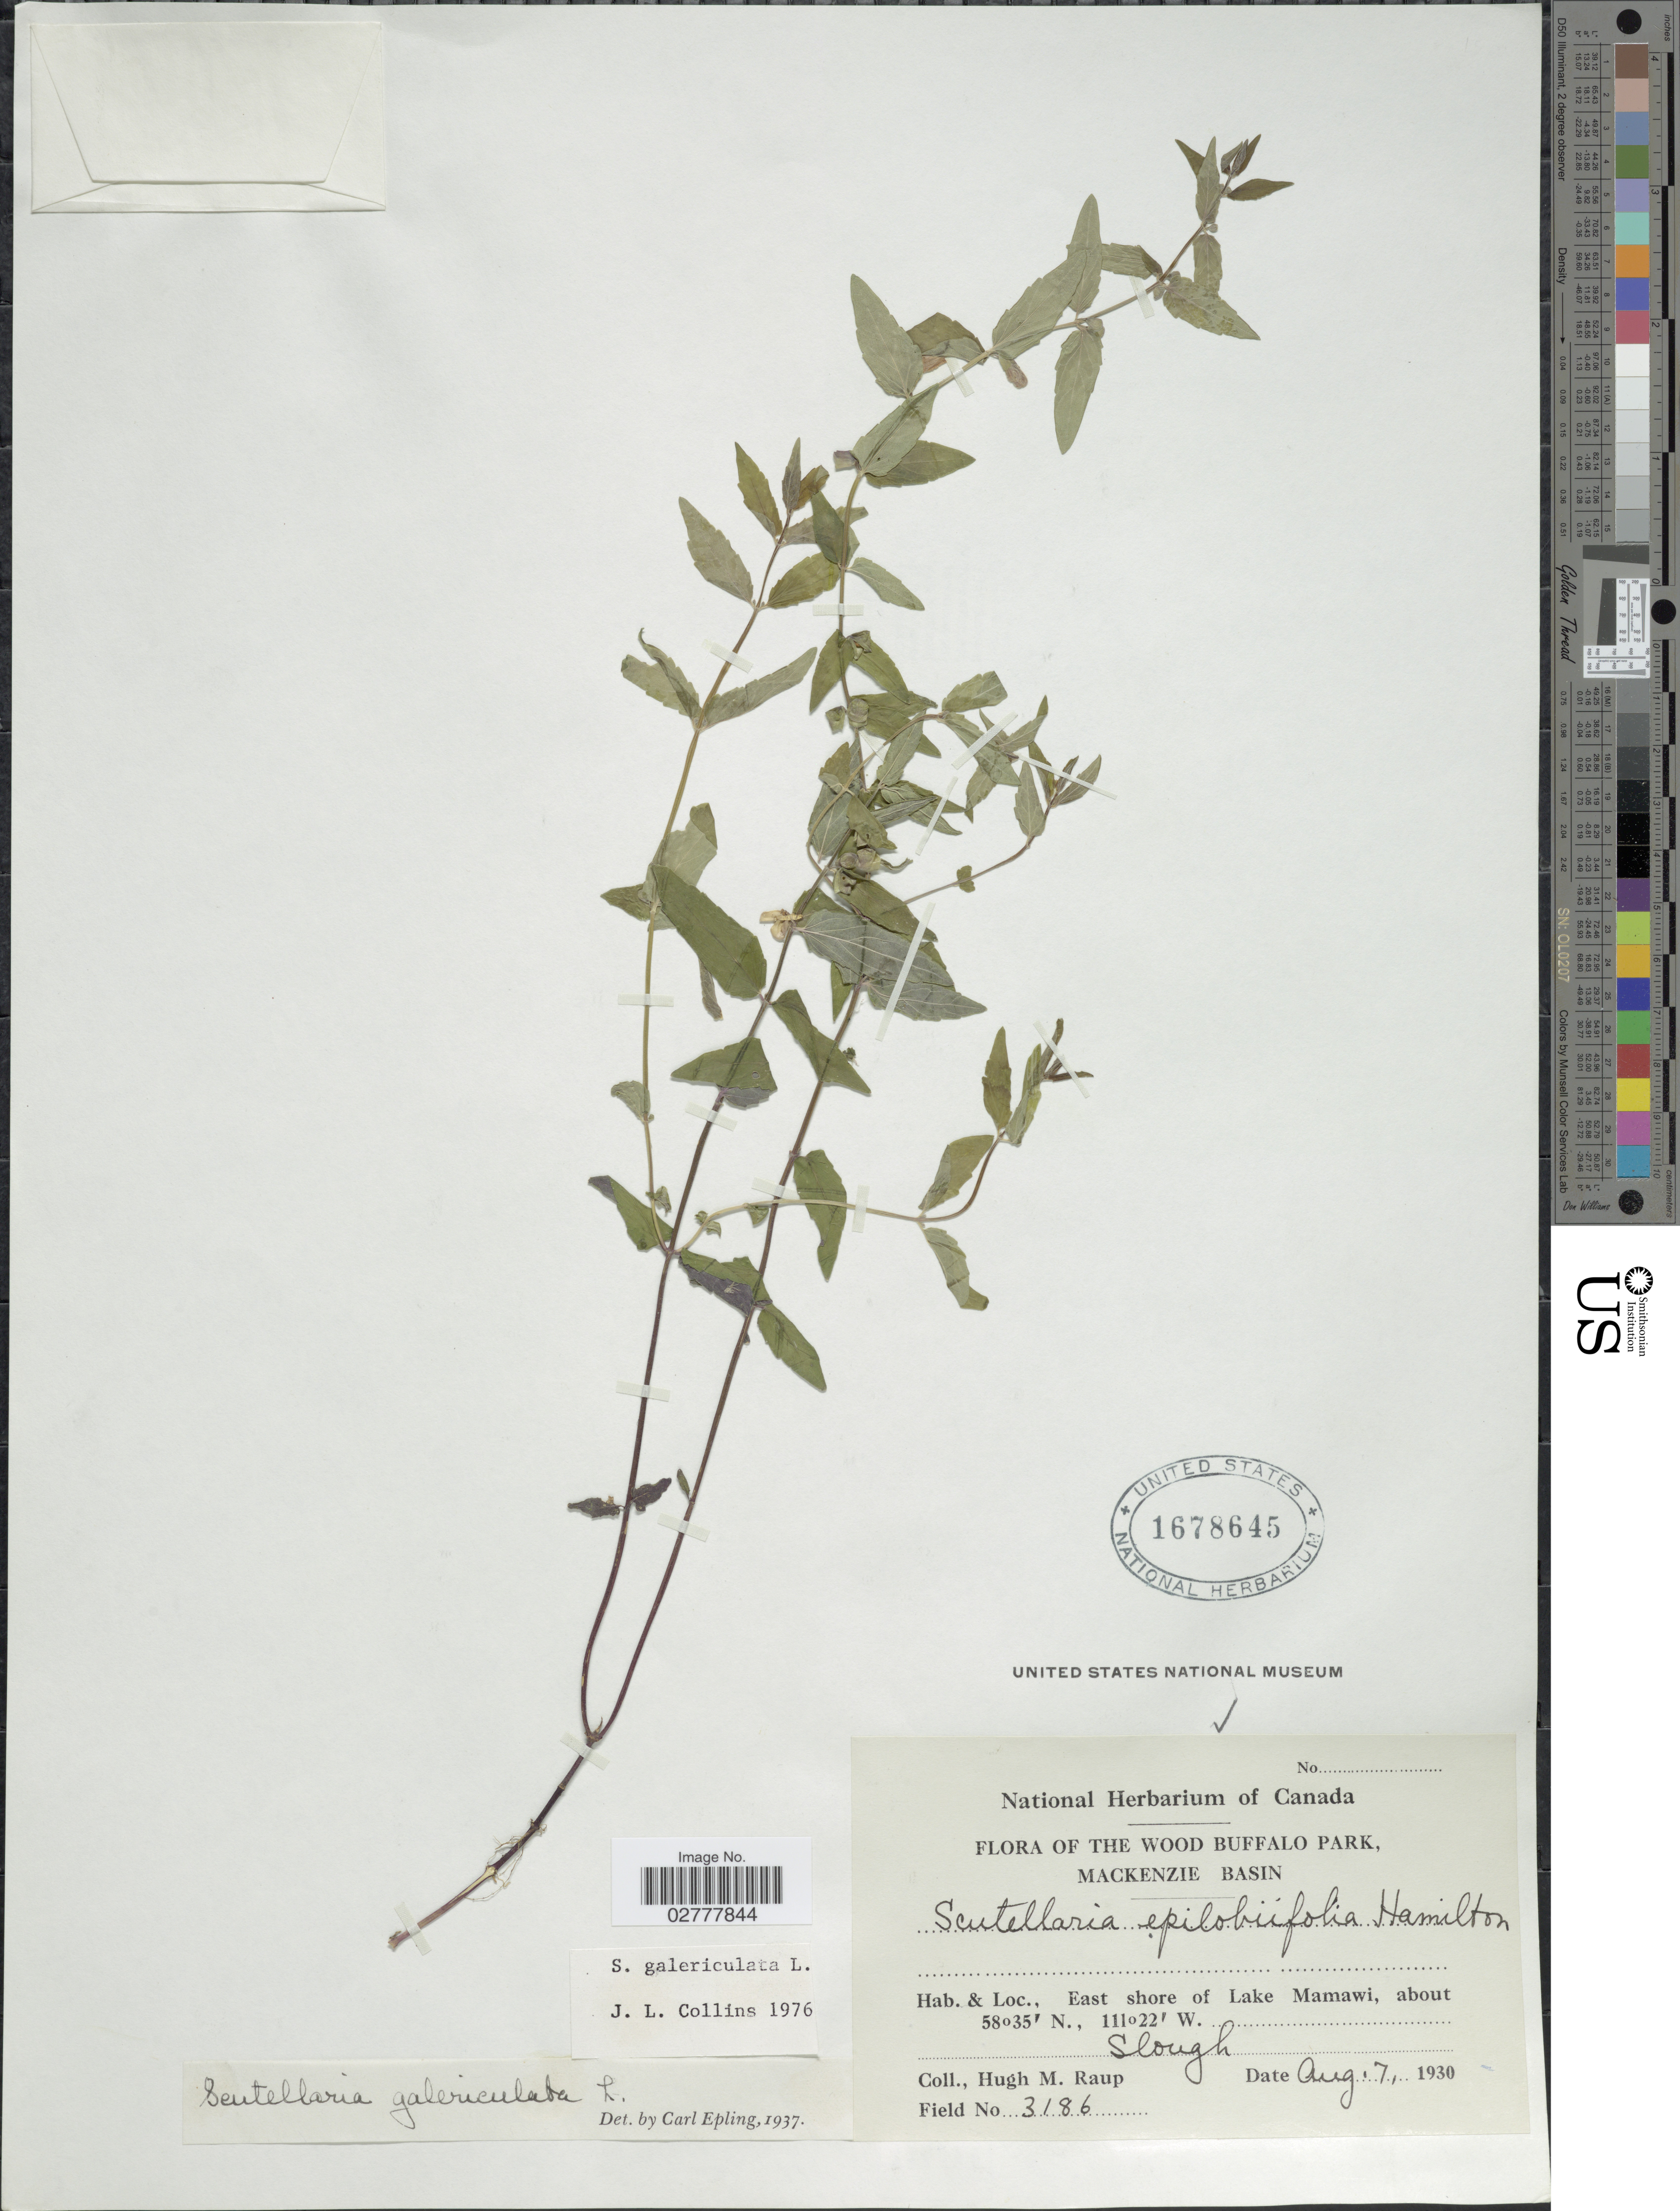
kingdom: Plantae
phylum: Tracheophyta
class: Magnoliopsida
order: Lamiales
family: Lamiaceae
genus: Scutellaria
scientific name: Scutellaria galericulata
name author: L.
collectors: H. Raup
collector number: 3186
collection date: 1930-08-07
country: Canada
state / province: Alberta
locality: The wood Buffalo Park, Mackenzie Basin. East shore of Lake Mamawi.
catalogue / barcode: US 1678645